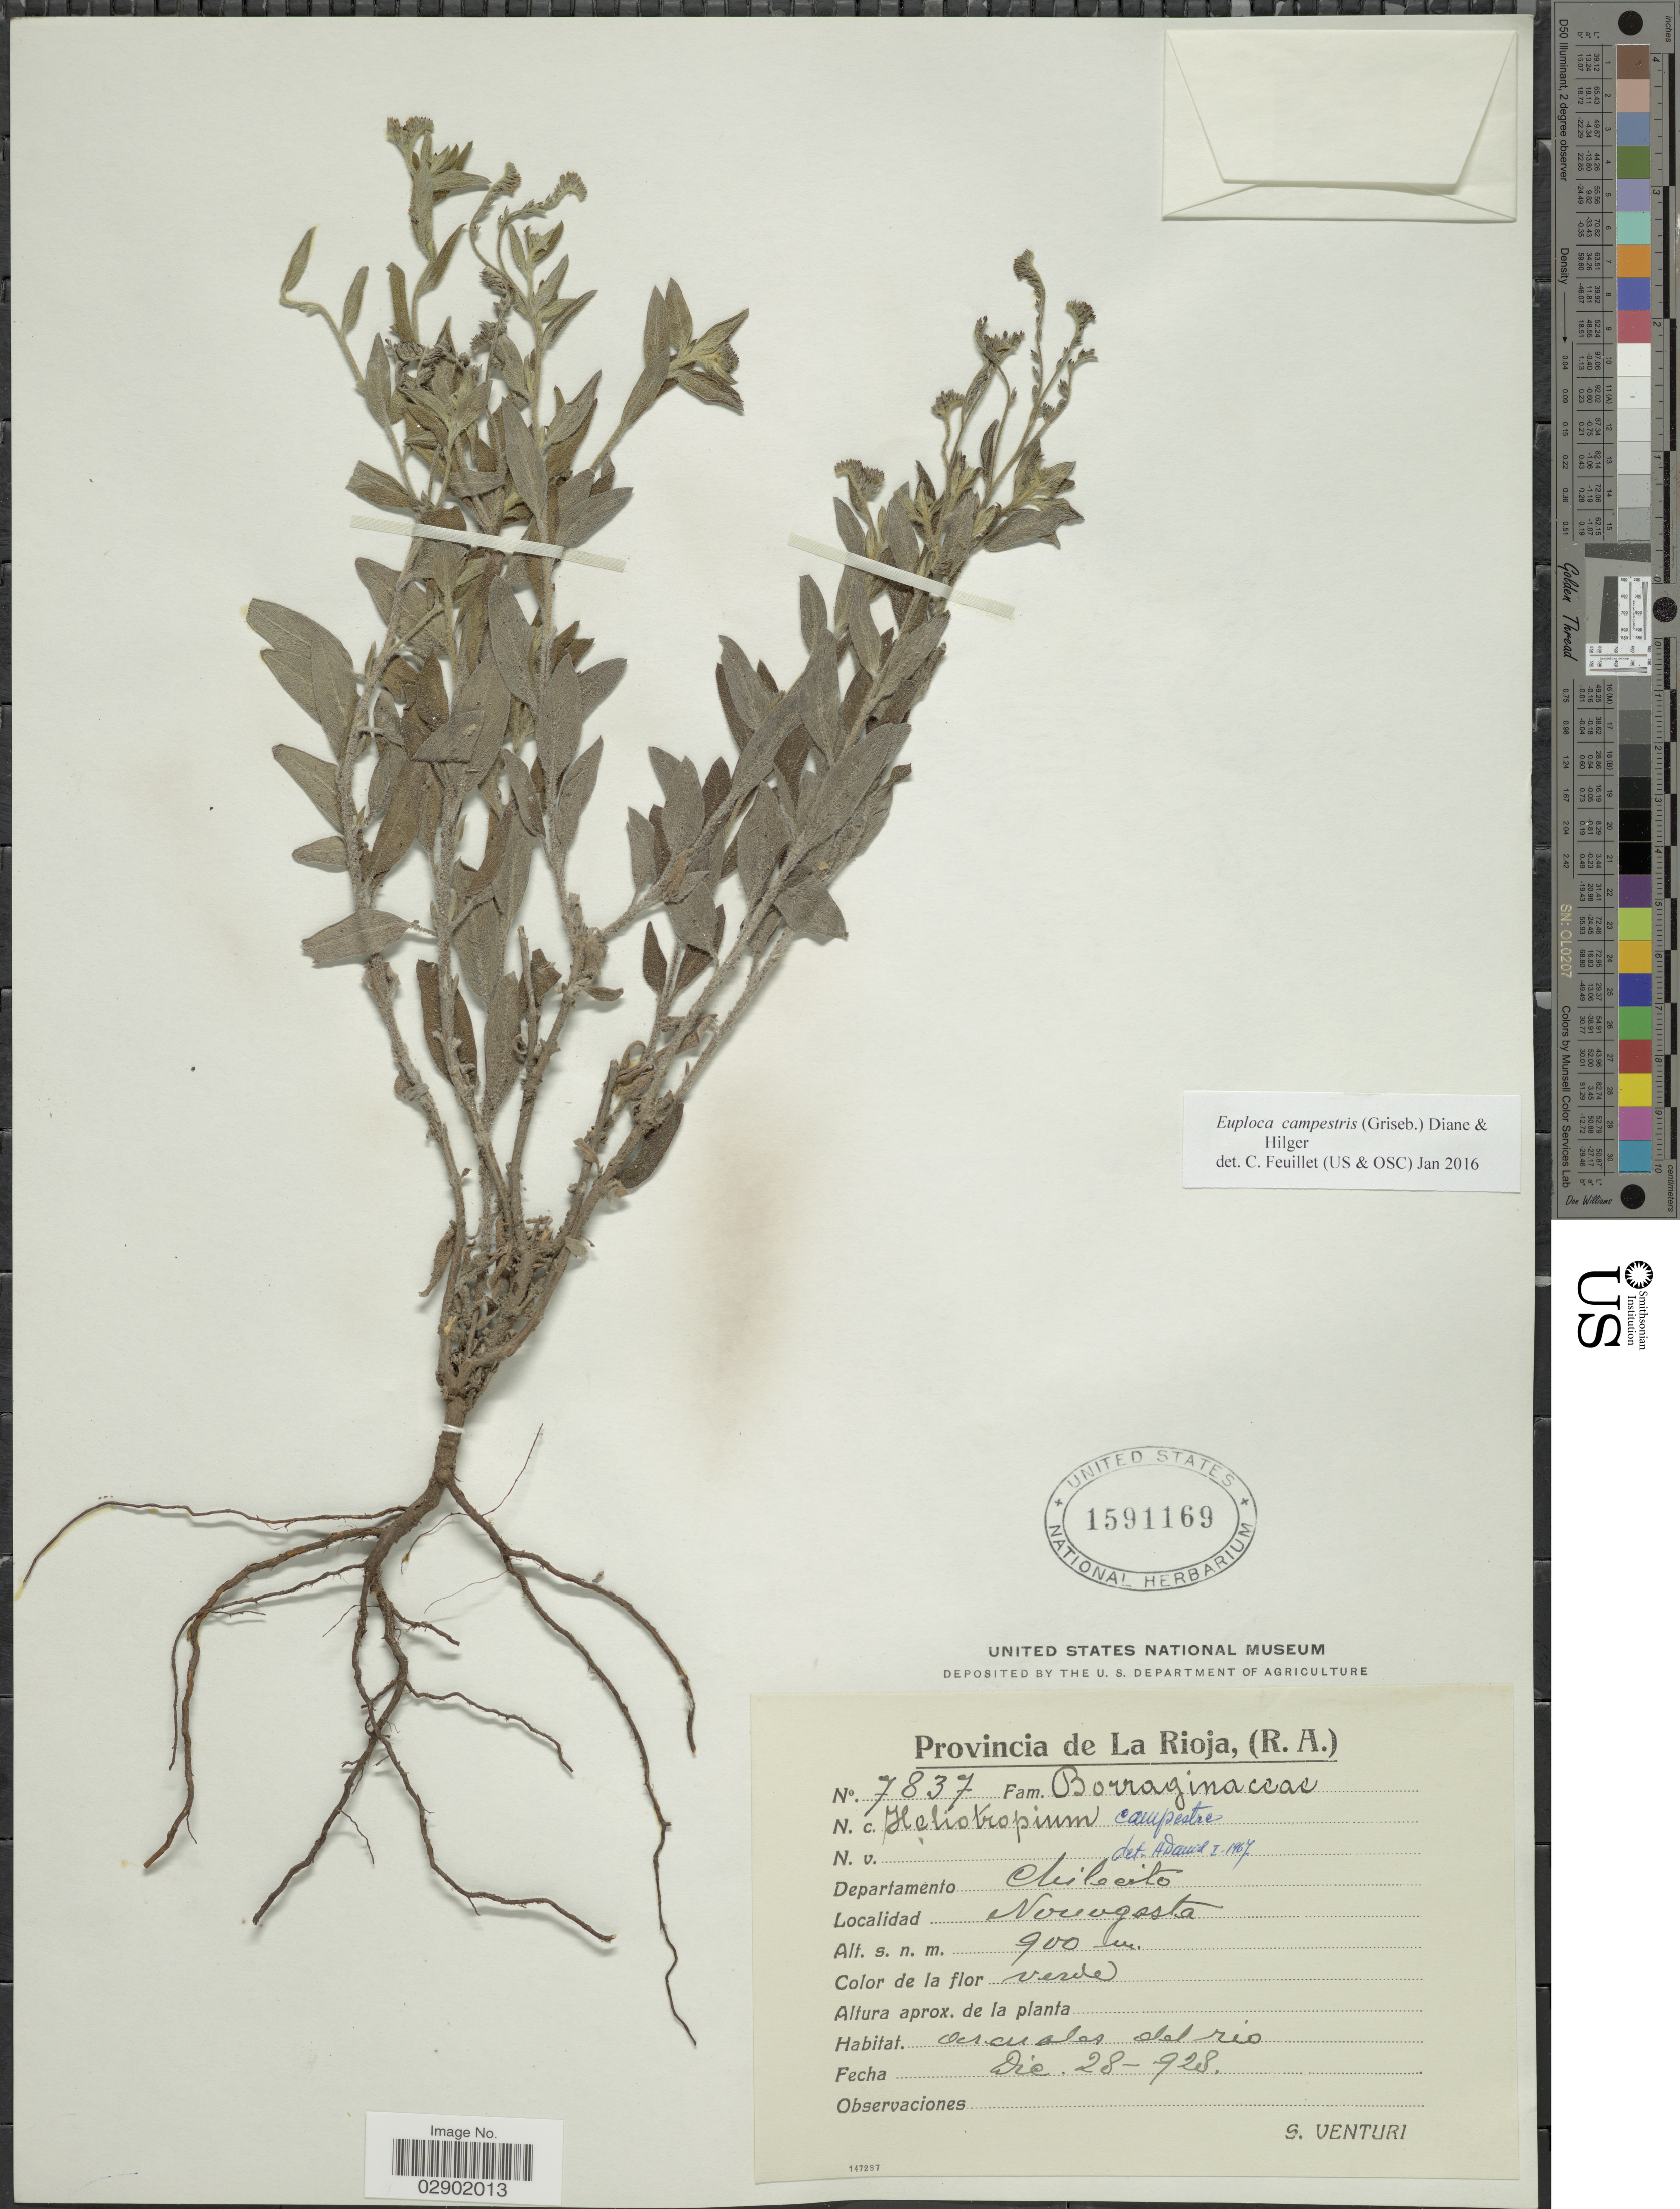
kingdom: Plantae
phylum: Tracheophyta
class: Magnoliopsida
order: Boraginales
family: Heliotropiaceae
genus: Euploca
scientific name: Euploca campestris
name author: (Griseb.) Diane & Hilger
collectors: S. Venturi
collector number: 7837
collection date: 1928-12-28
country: Argentina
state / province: La Rioja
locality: (R.A.). Departamento Chilecito. Nonongasta, arenales del rio.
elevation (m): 900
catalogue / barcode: US 1591169